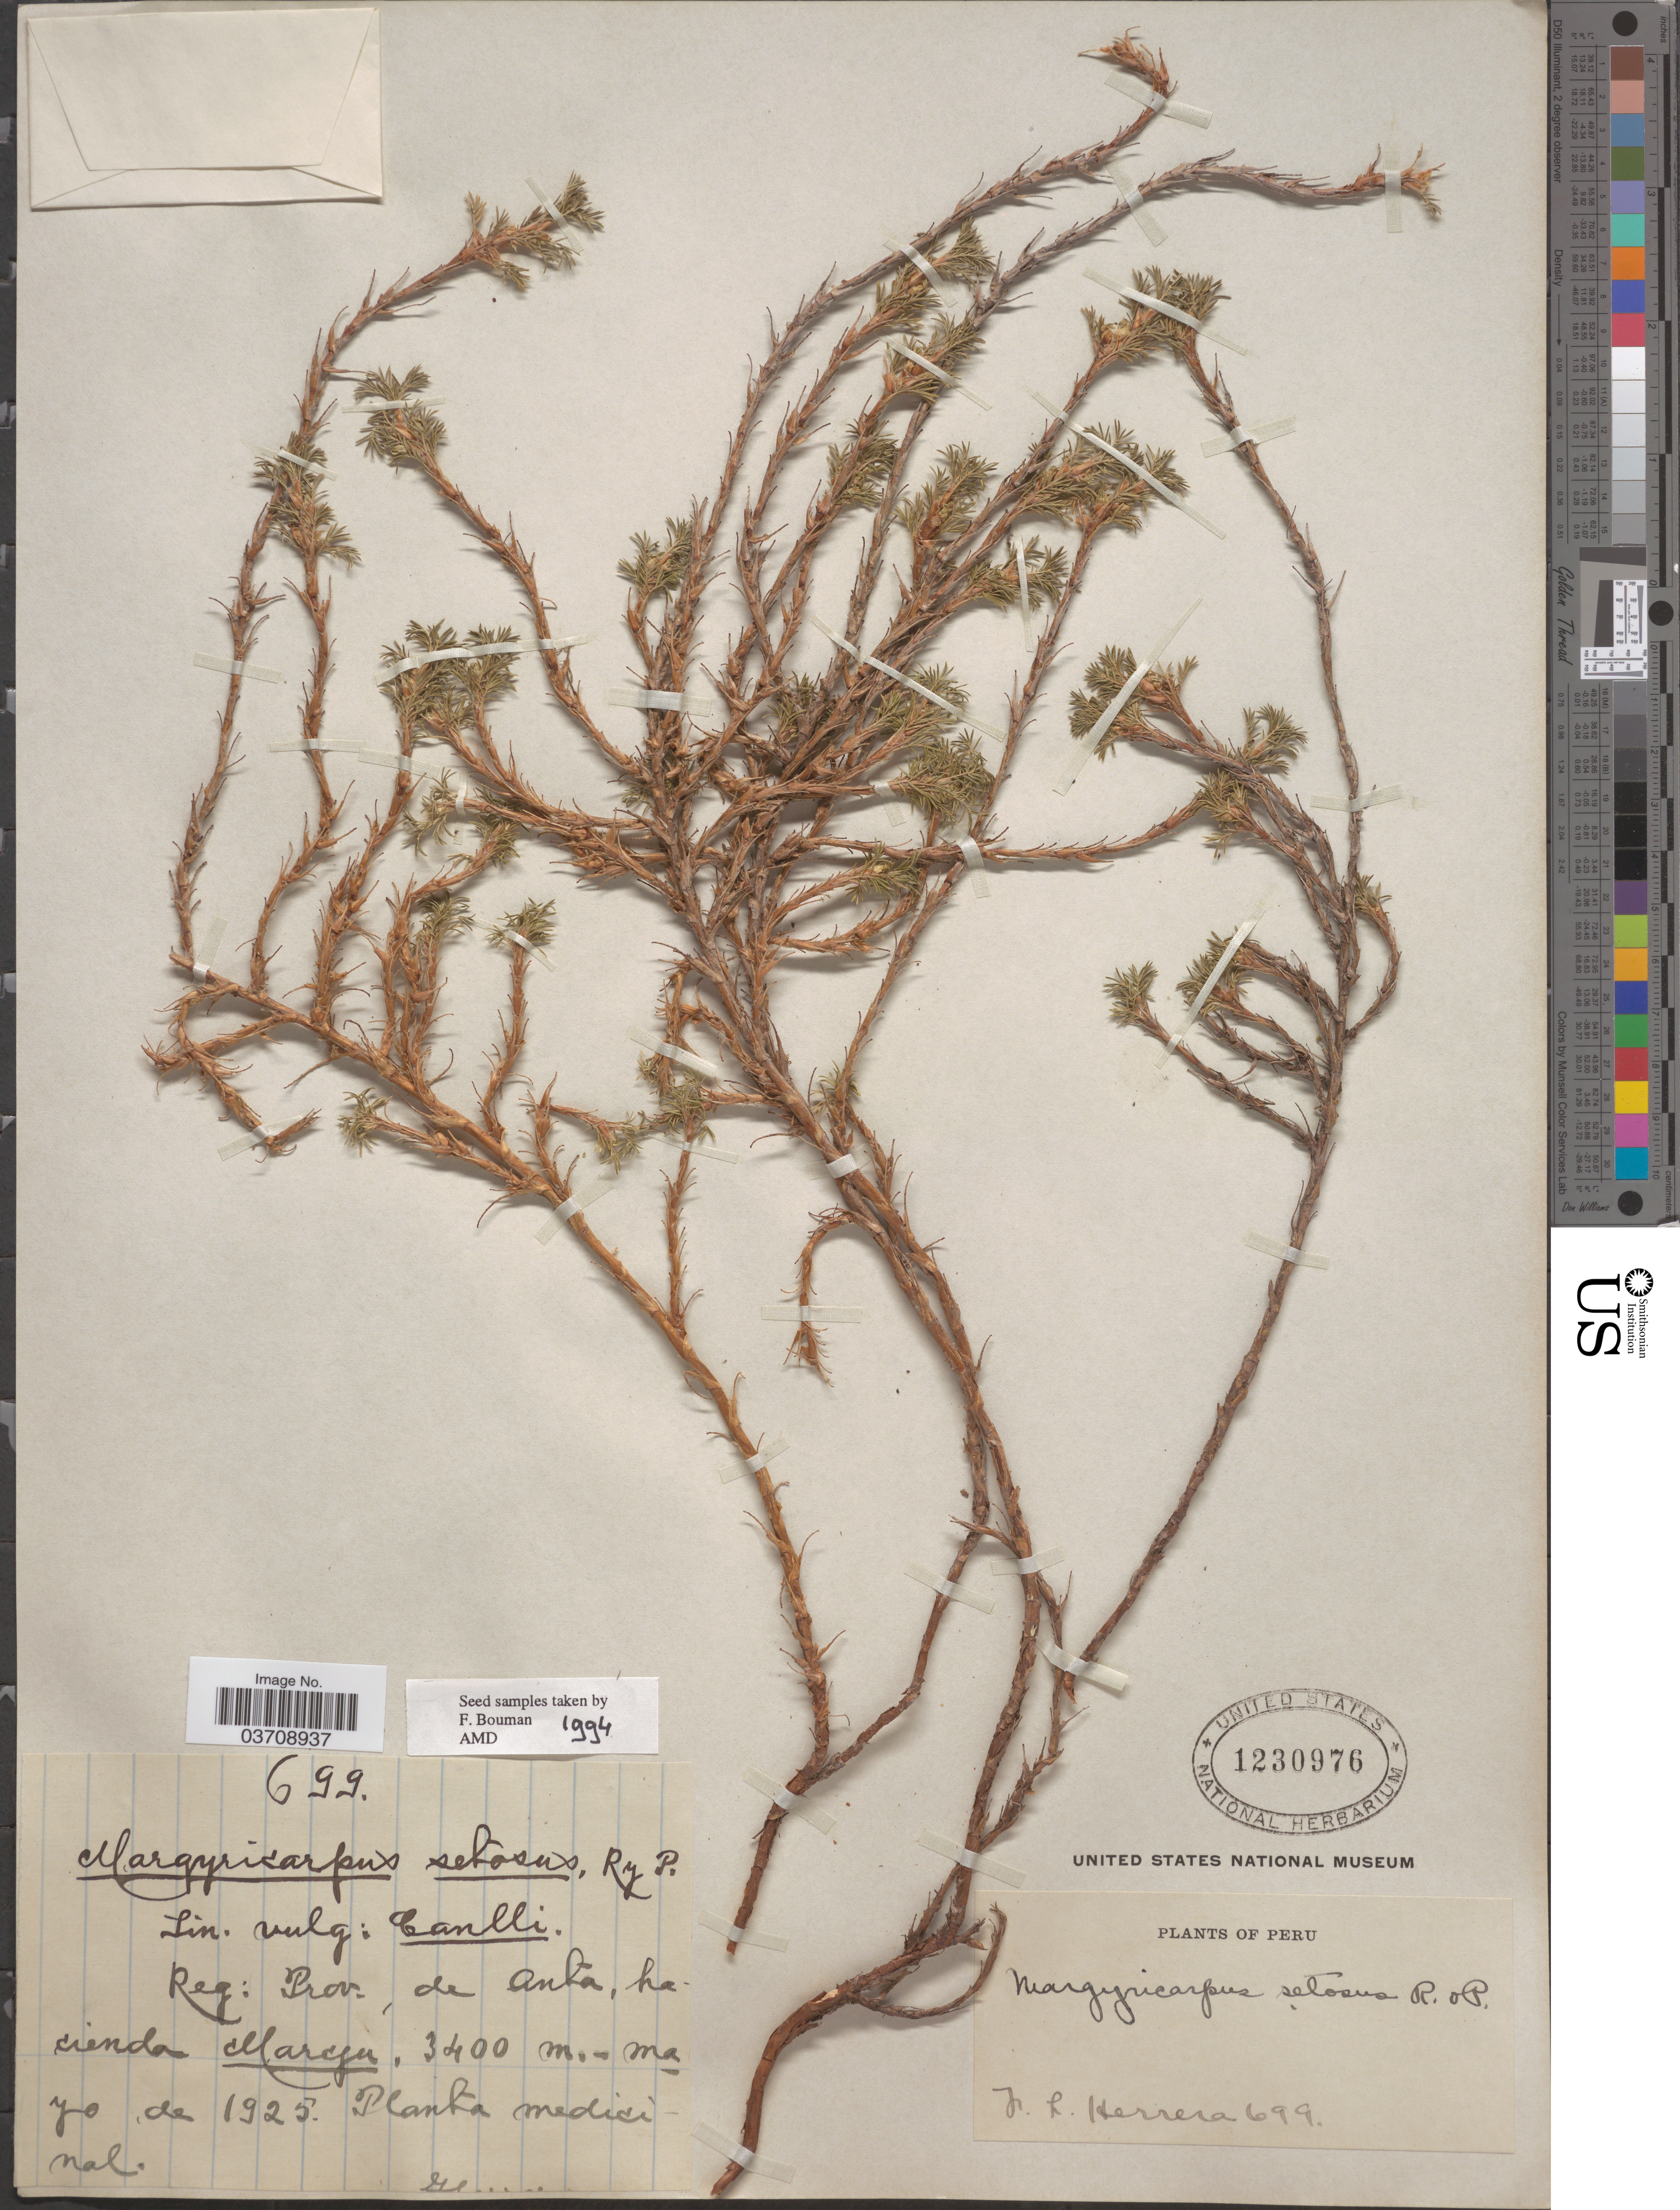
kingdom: Plantae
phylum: Tracheophyta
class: Magnoliopsida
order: Rosales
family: Rosaceae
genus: Margyricarpus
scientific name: Margyricarpus pinnatus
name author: (Lam.) Kuntze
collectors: J. L. Herrera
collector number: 699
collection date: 1925-05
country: Peru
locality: Prov. de Anta, hacienda Marga [interpreted].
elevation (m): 3400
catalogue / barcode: US 1230976